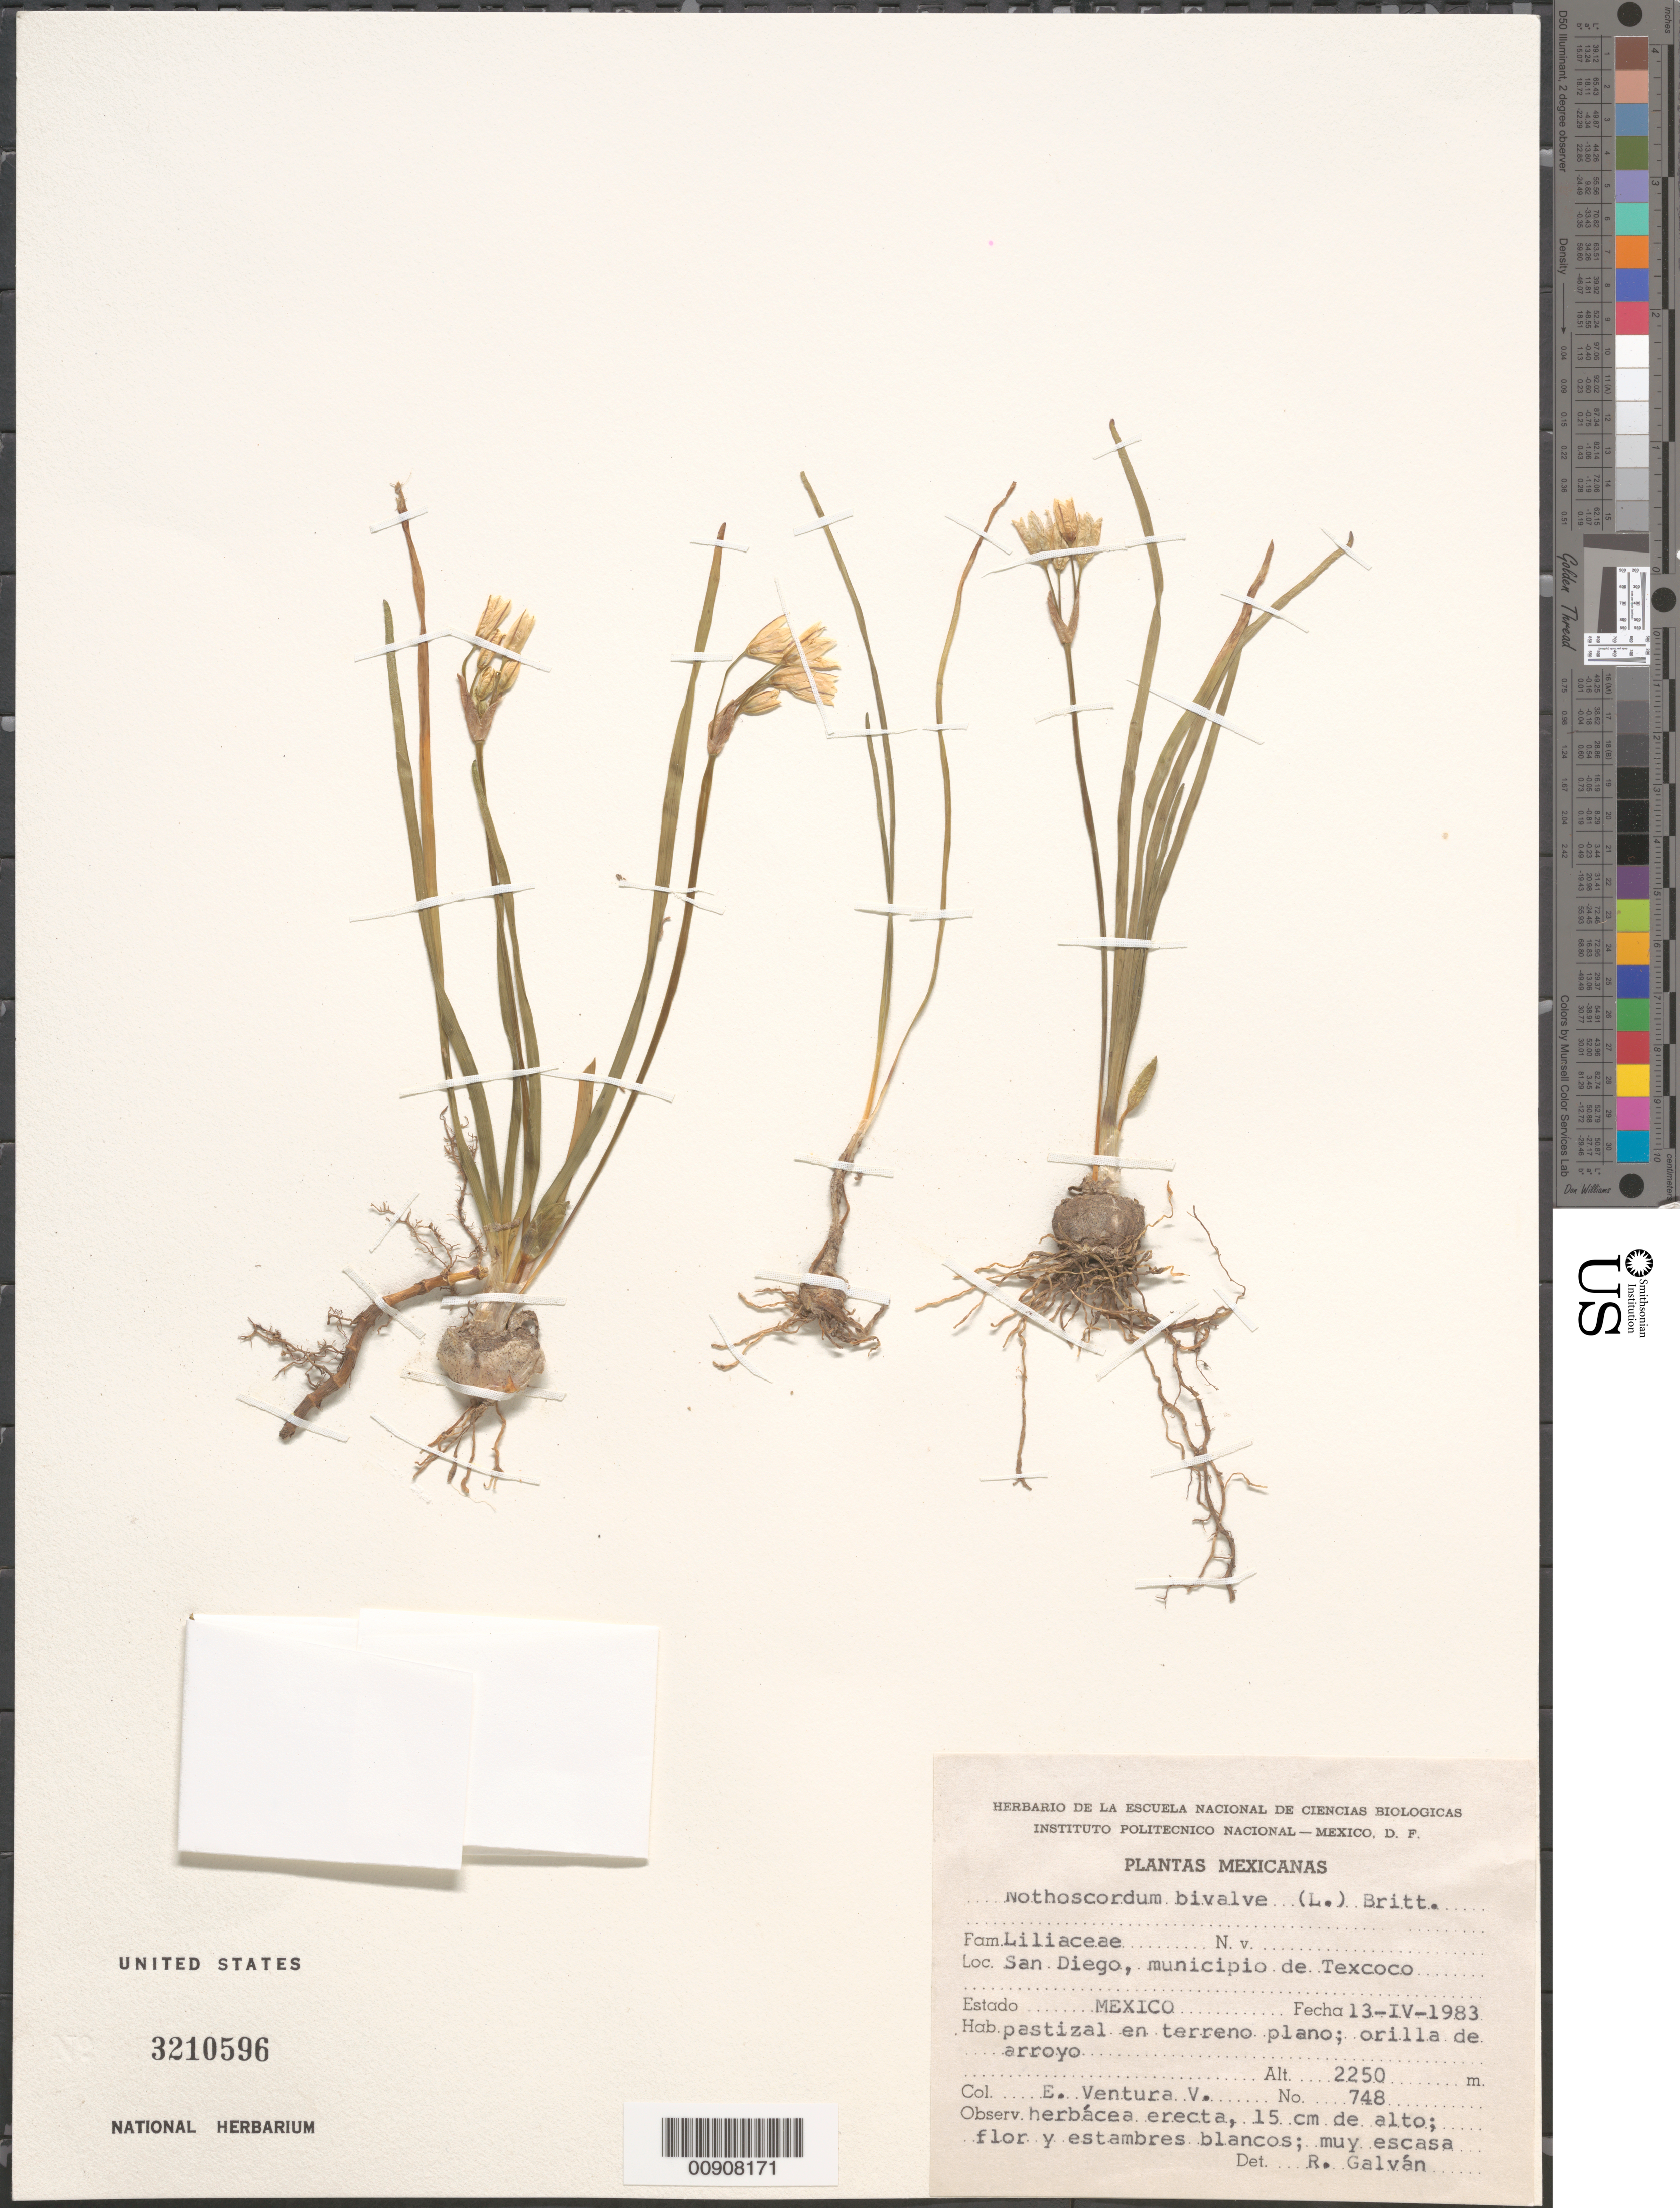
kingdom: Plantae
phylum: Tracheophyta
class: Liliopsida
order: Asparagales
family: Amaryllidaceae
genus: Nothoscordum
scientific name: Nothoscordum bivalve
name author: (L.) Britton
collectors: E. Ventura V.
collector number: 748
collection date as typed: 13 Apr 1983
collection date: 1983-04-13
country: Mexico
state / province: México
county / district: Texcoco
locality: San Diego, municipio de Texcoco, Estado México.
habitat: Pastizal en terreno plano; orilla de arroyo.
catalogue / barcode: US 3210596